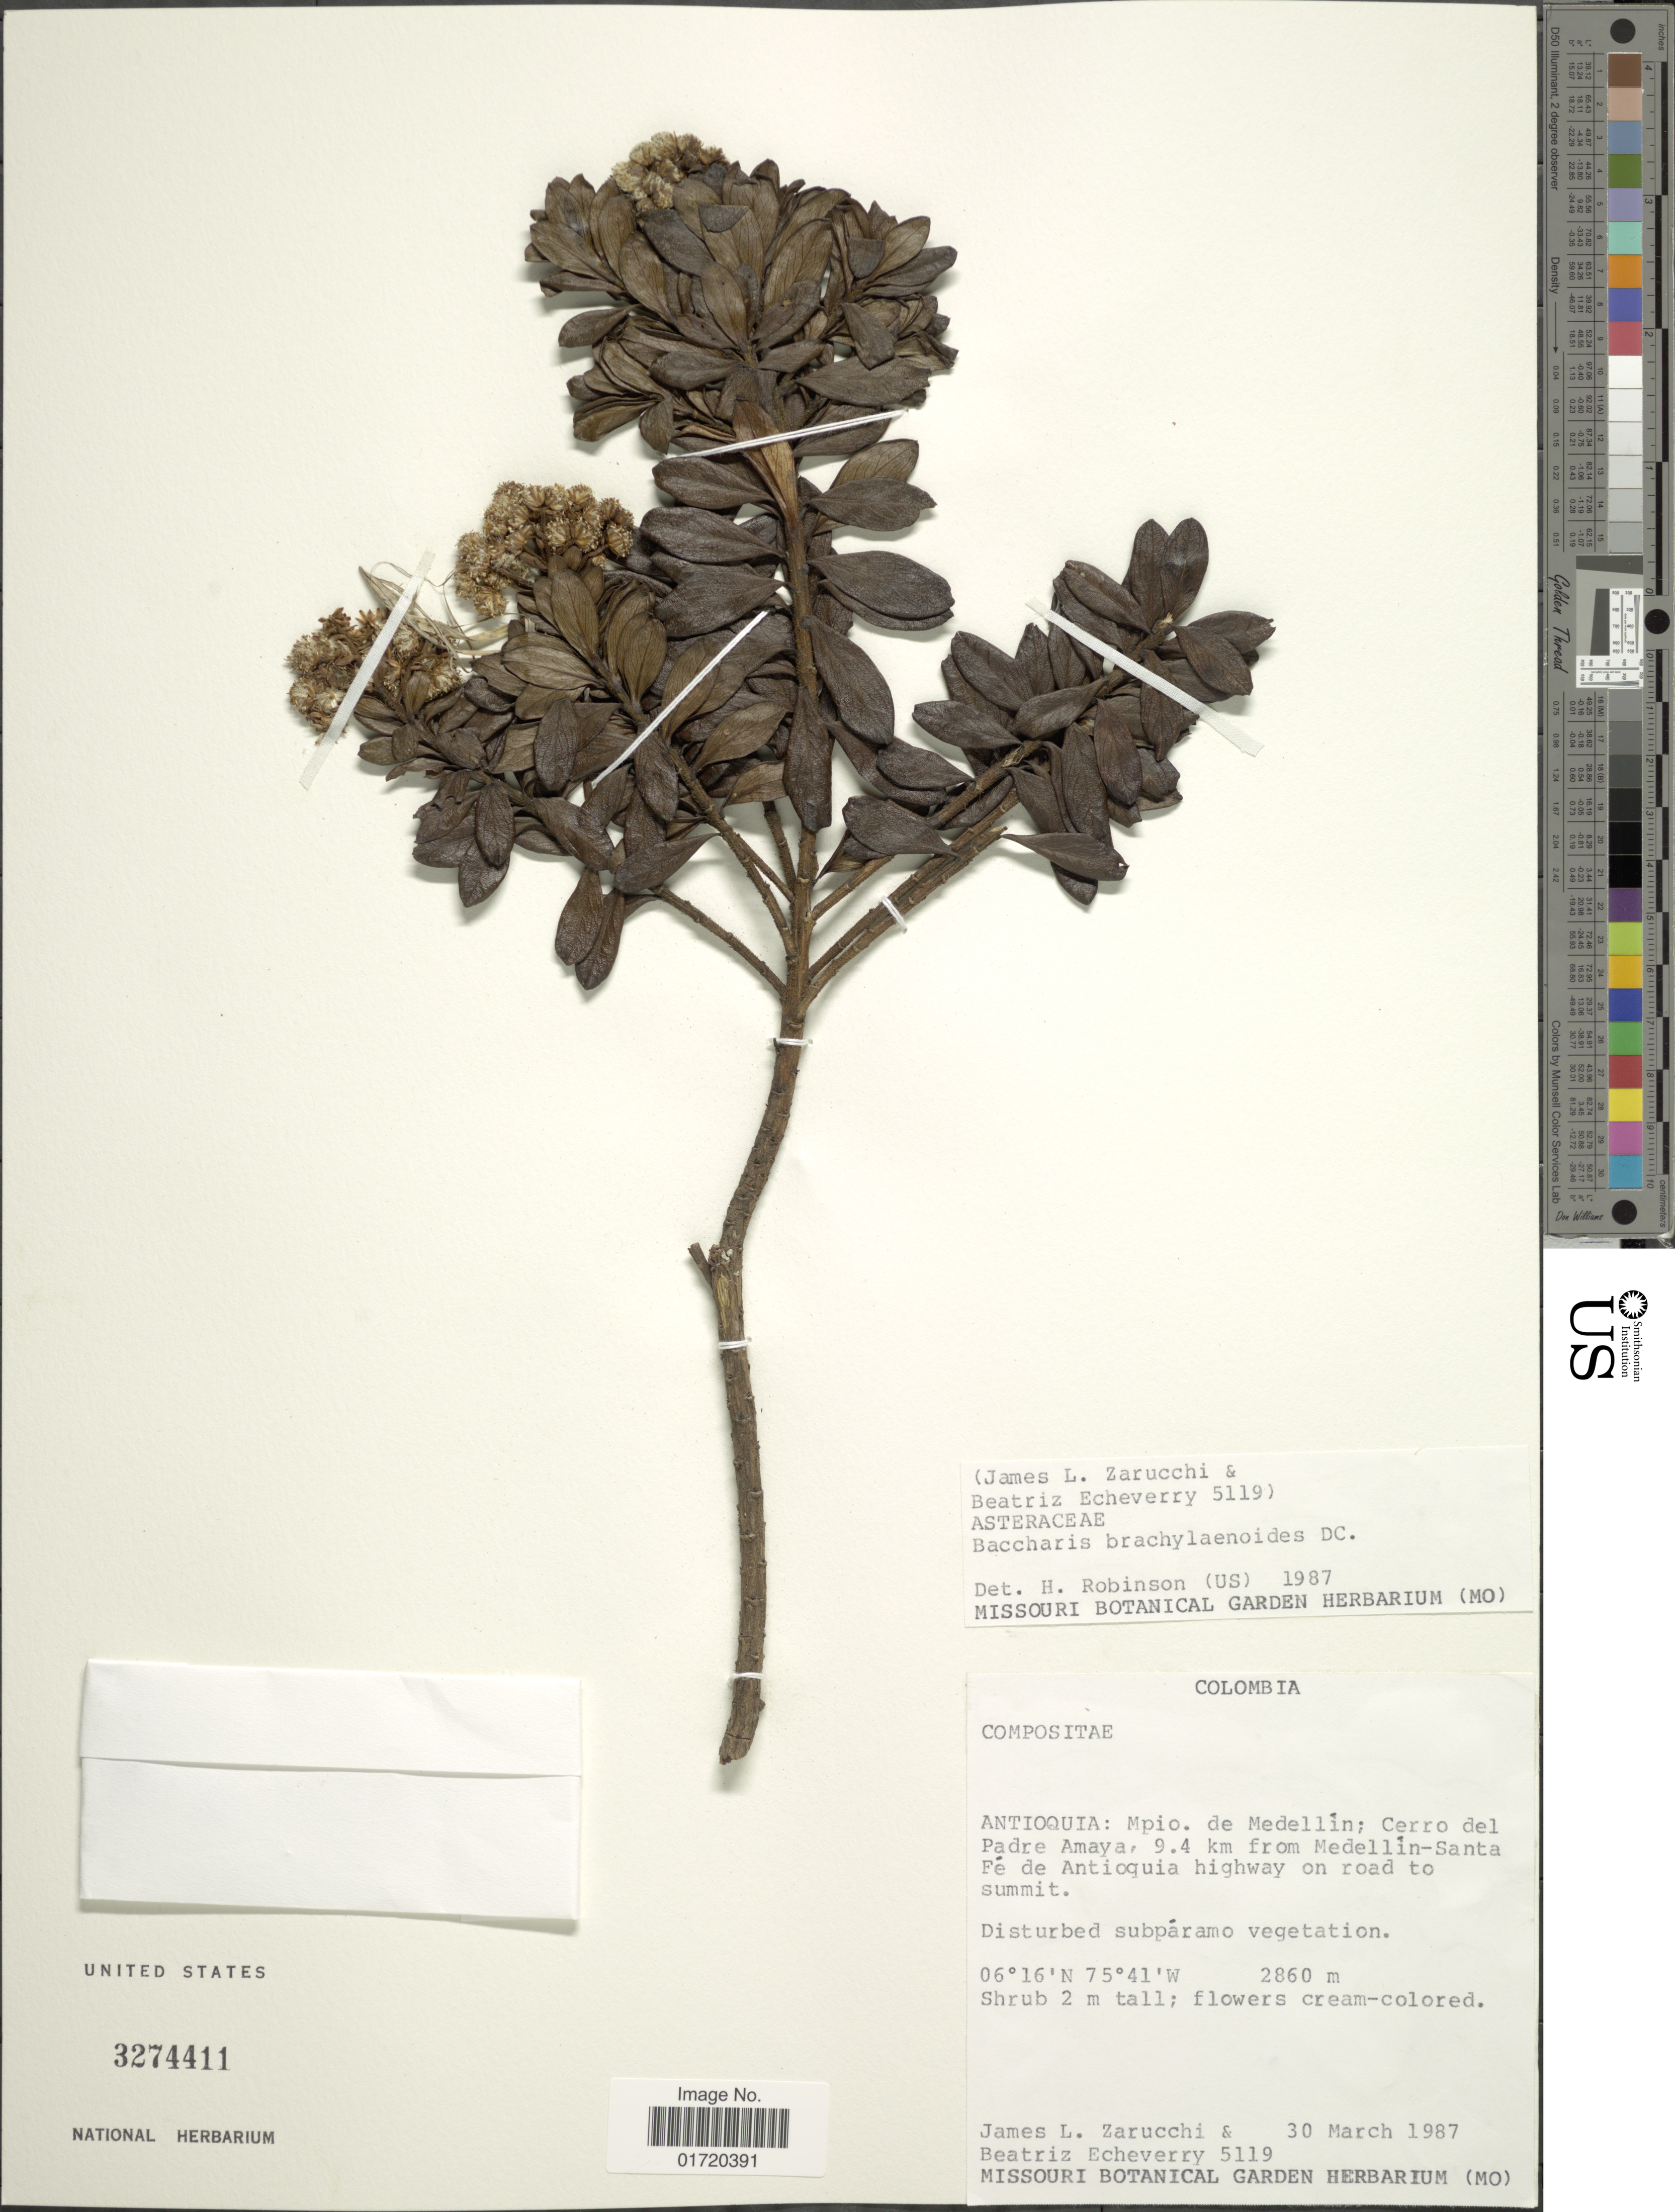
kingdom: Plantae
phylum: Tracheophyta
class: Magnoliopsida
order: Asterales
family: Asteraceae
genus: Baccharis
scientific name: Baccharis brachylaenoides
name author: DC.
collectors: J. L. Zarucchi & B. Echeverry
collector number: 5119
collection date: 1987-03-30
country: Colombia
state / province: Antioquia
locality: Mpio. de Medellin, Cerro del Padre Amaya, 9.4 km from Medellin-Santa Fe de Antioquia highway on road to summit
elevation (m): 2860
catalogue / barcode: US 3274411